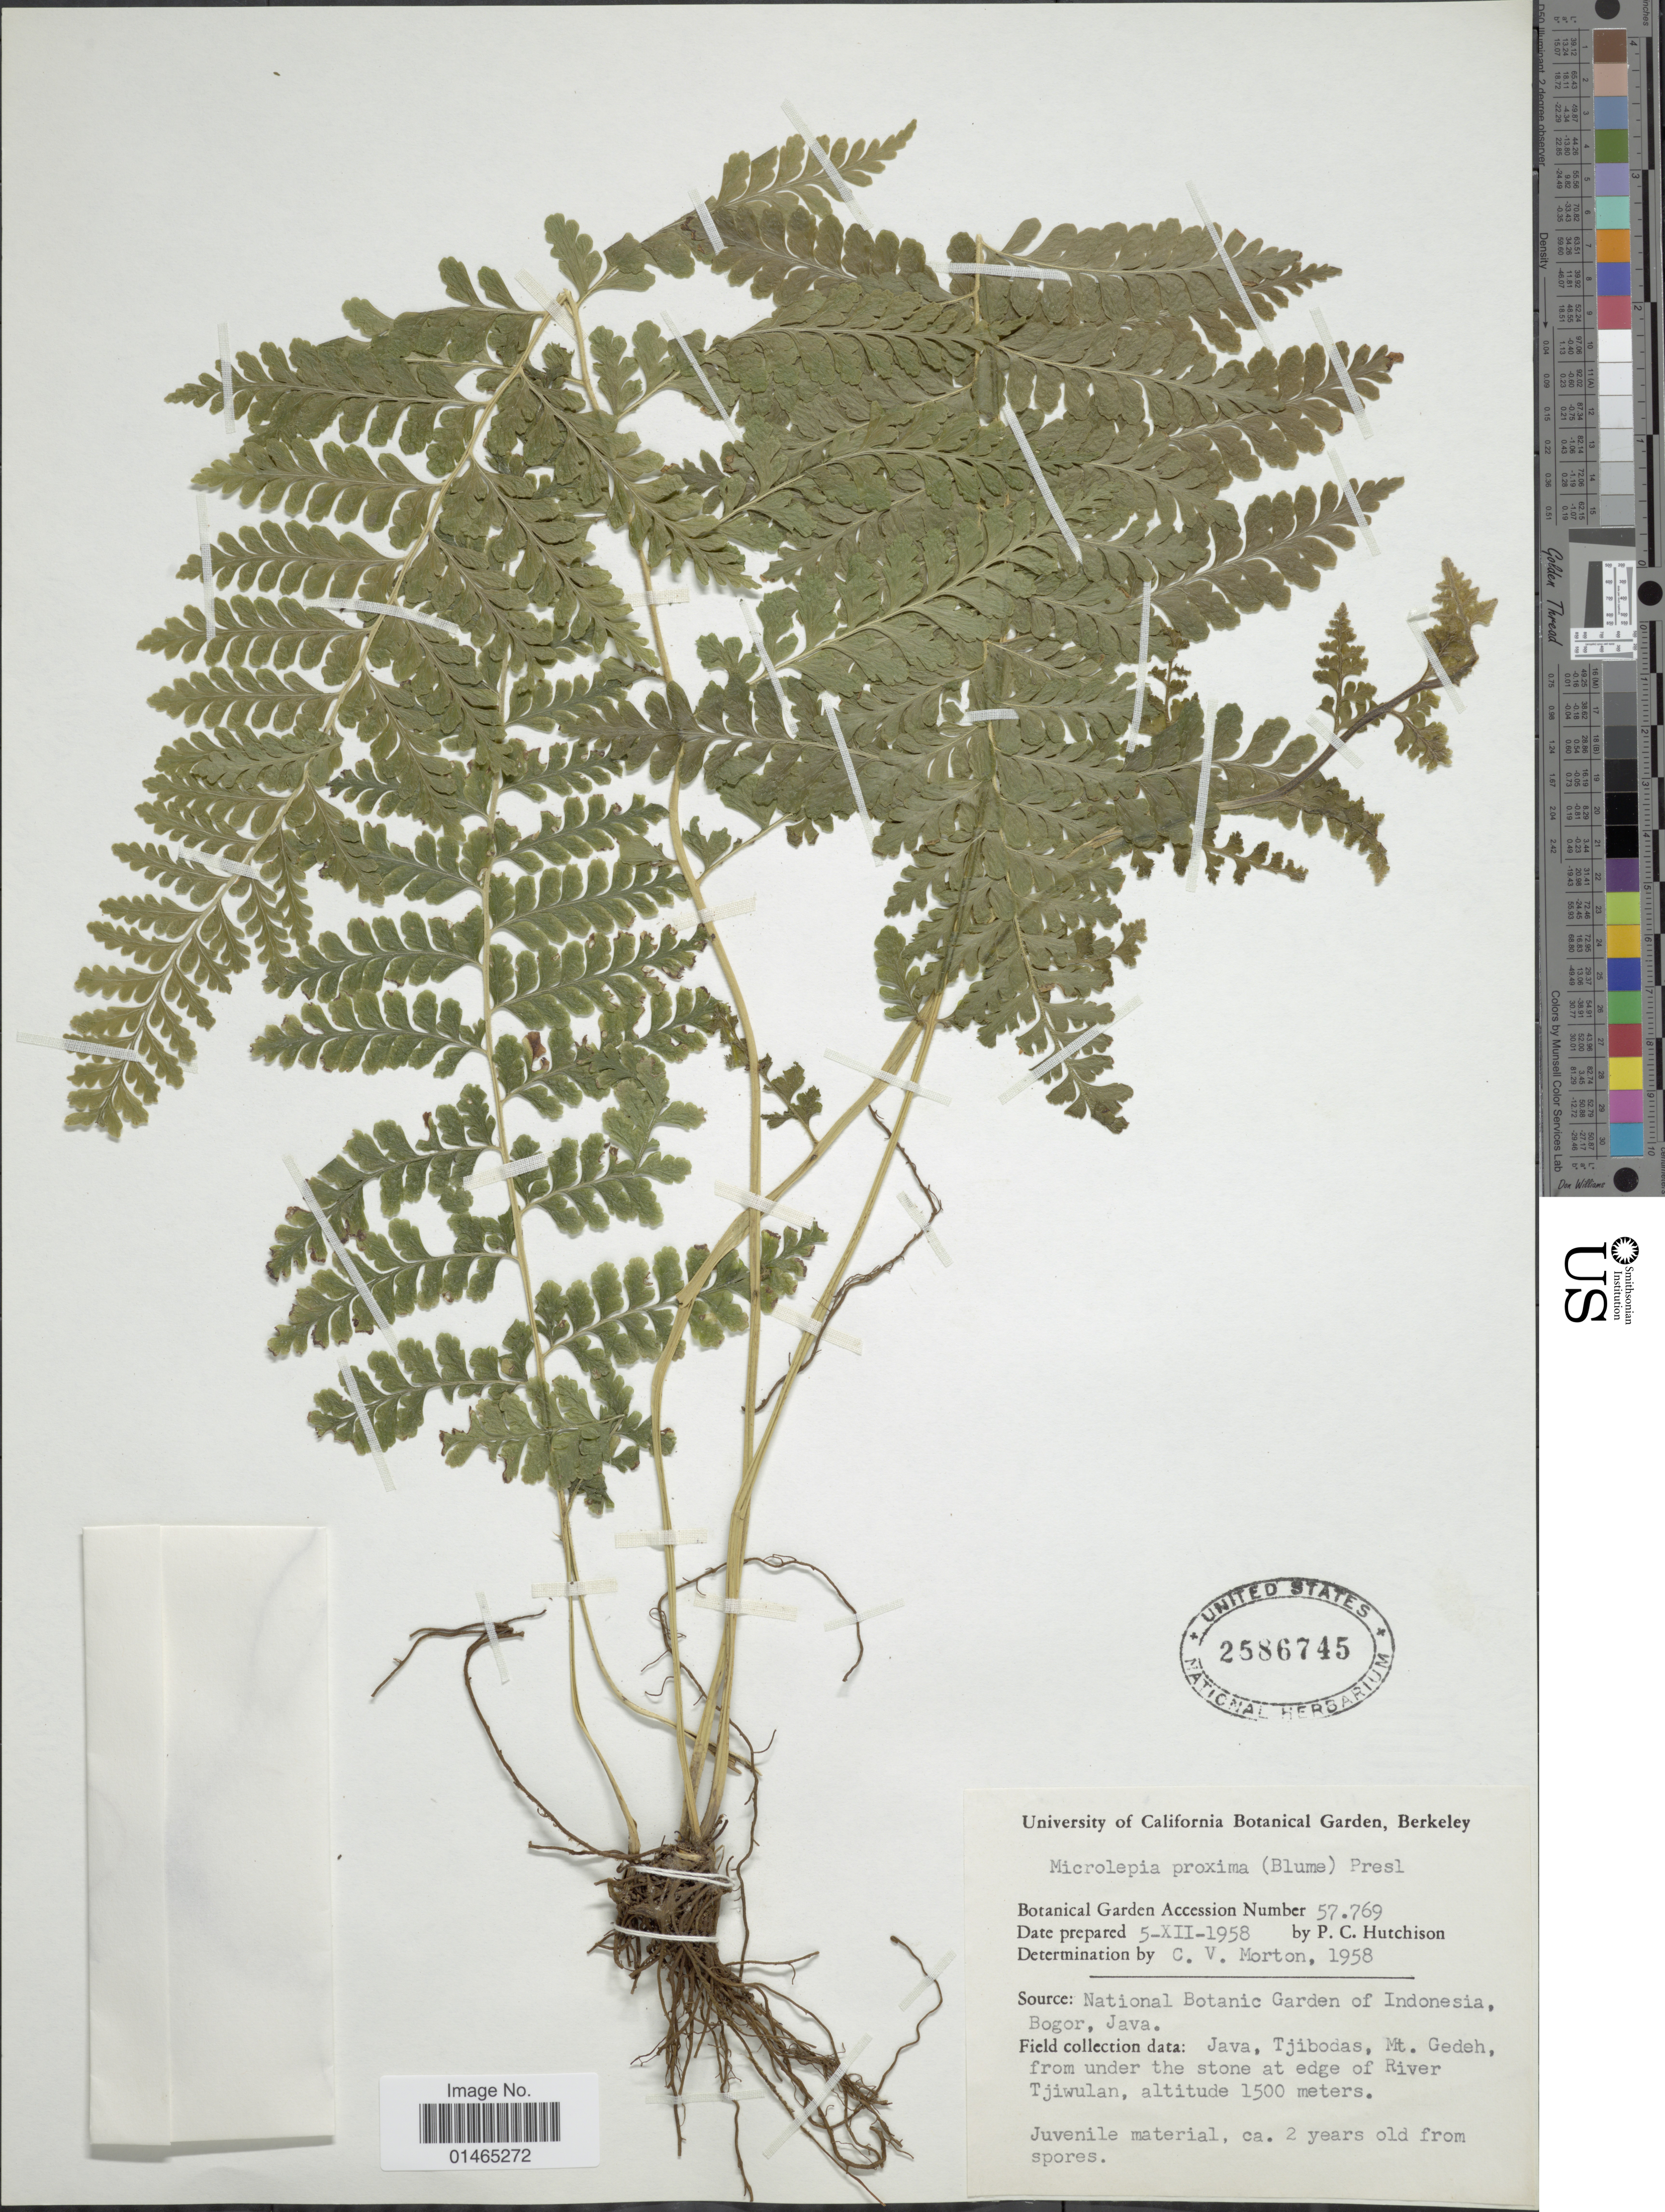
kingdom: Plantae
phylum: Tracheophyta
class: Polypodiopsida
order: Polypodiales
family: Dennstaedtiaceae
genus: Microlepia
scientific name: Microlepia proxima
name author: (Blume) C. Presl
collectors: P. C. Hutchison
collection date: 1958-12-05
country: United States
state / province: California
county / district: Alameda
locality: University of California Botanical Garden, Berkeley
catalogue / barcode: US 2586745